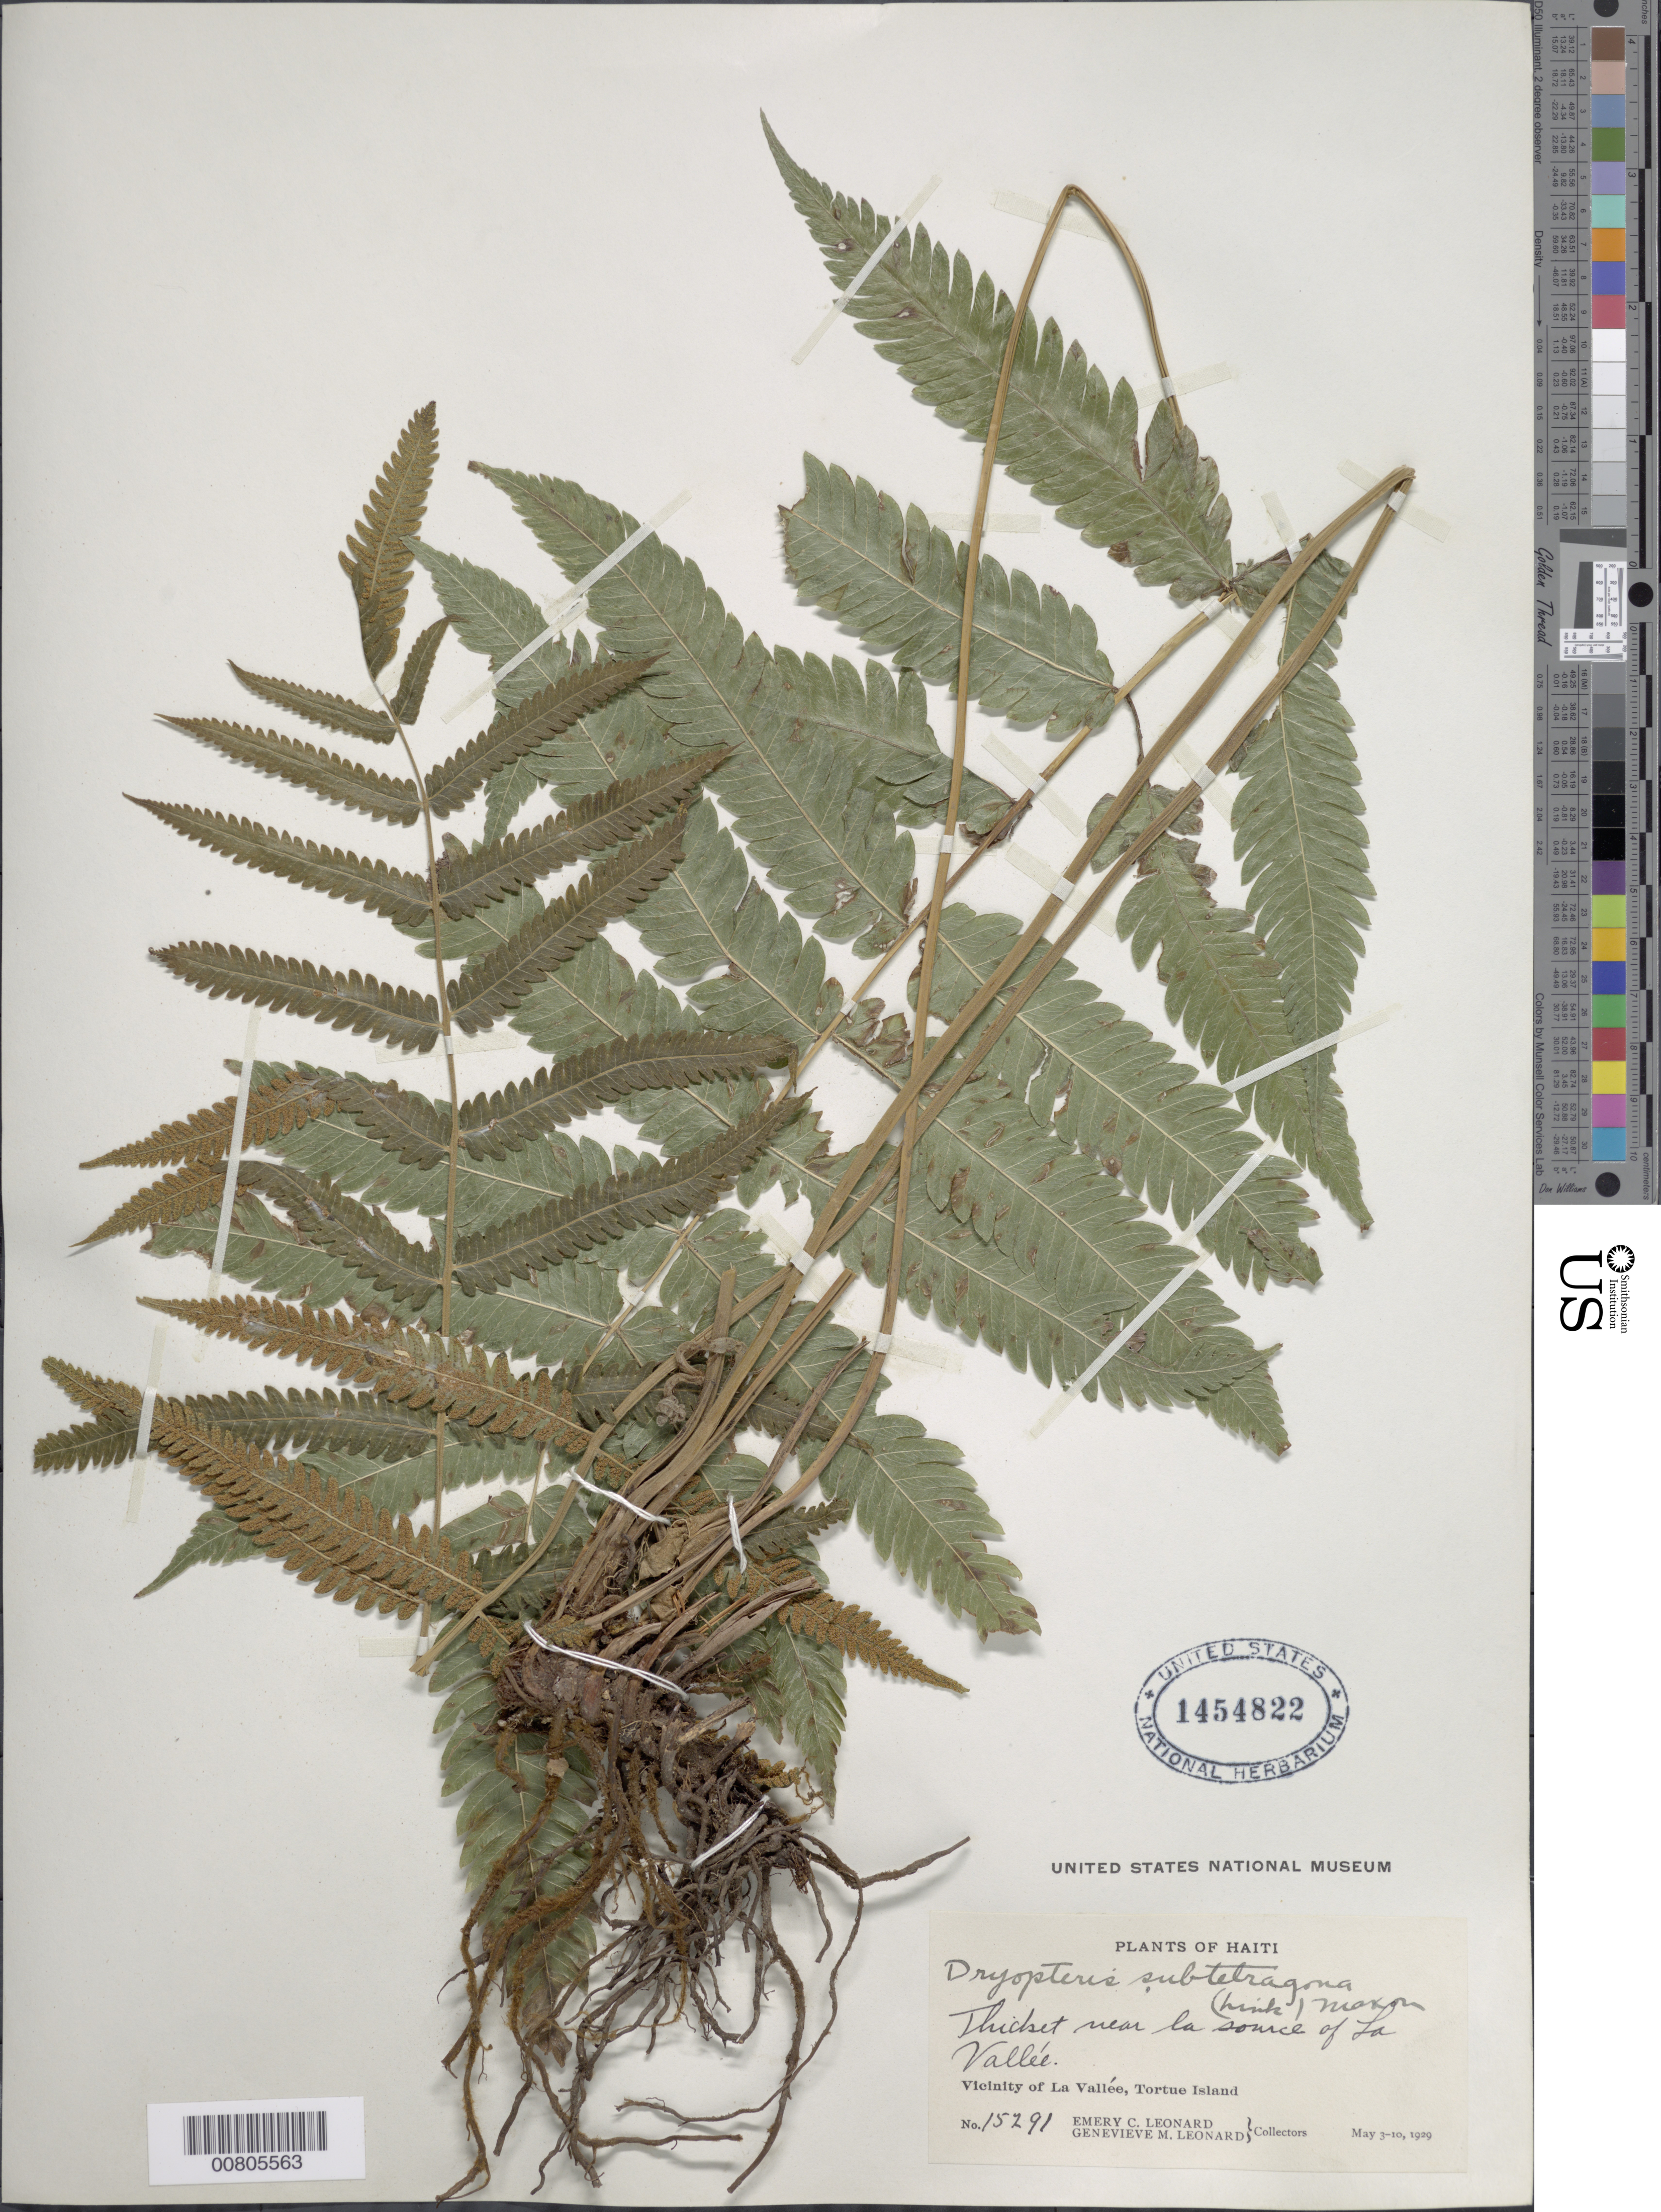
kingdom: Plantae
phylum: Tracheophyta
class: Polypodiopsida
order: Polypodiales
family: Thelypteridaceae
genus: Goniopteris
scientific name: Goniopteris subtetragona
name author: (Link) Vareschi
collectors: E. C. Leonard & G. M. Leonard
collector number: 15291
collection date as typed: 03 May 1929 to 10 May 1929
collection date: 1929-05-03/1929-05-10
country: Haiti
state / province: Nord-Óuest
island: Île de la Tortue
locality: Tortue Island, La Vallée, near La Source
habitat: Thicket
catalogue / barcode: US 1454822